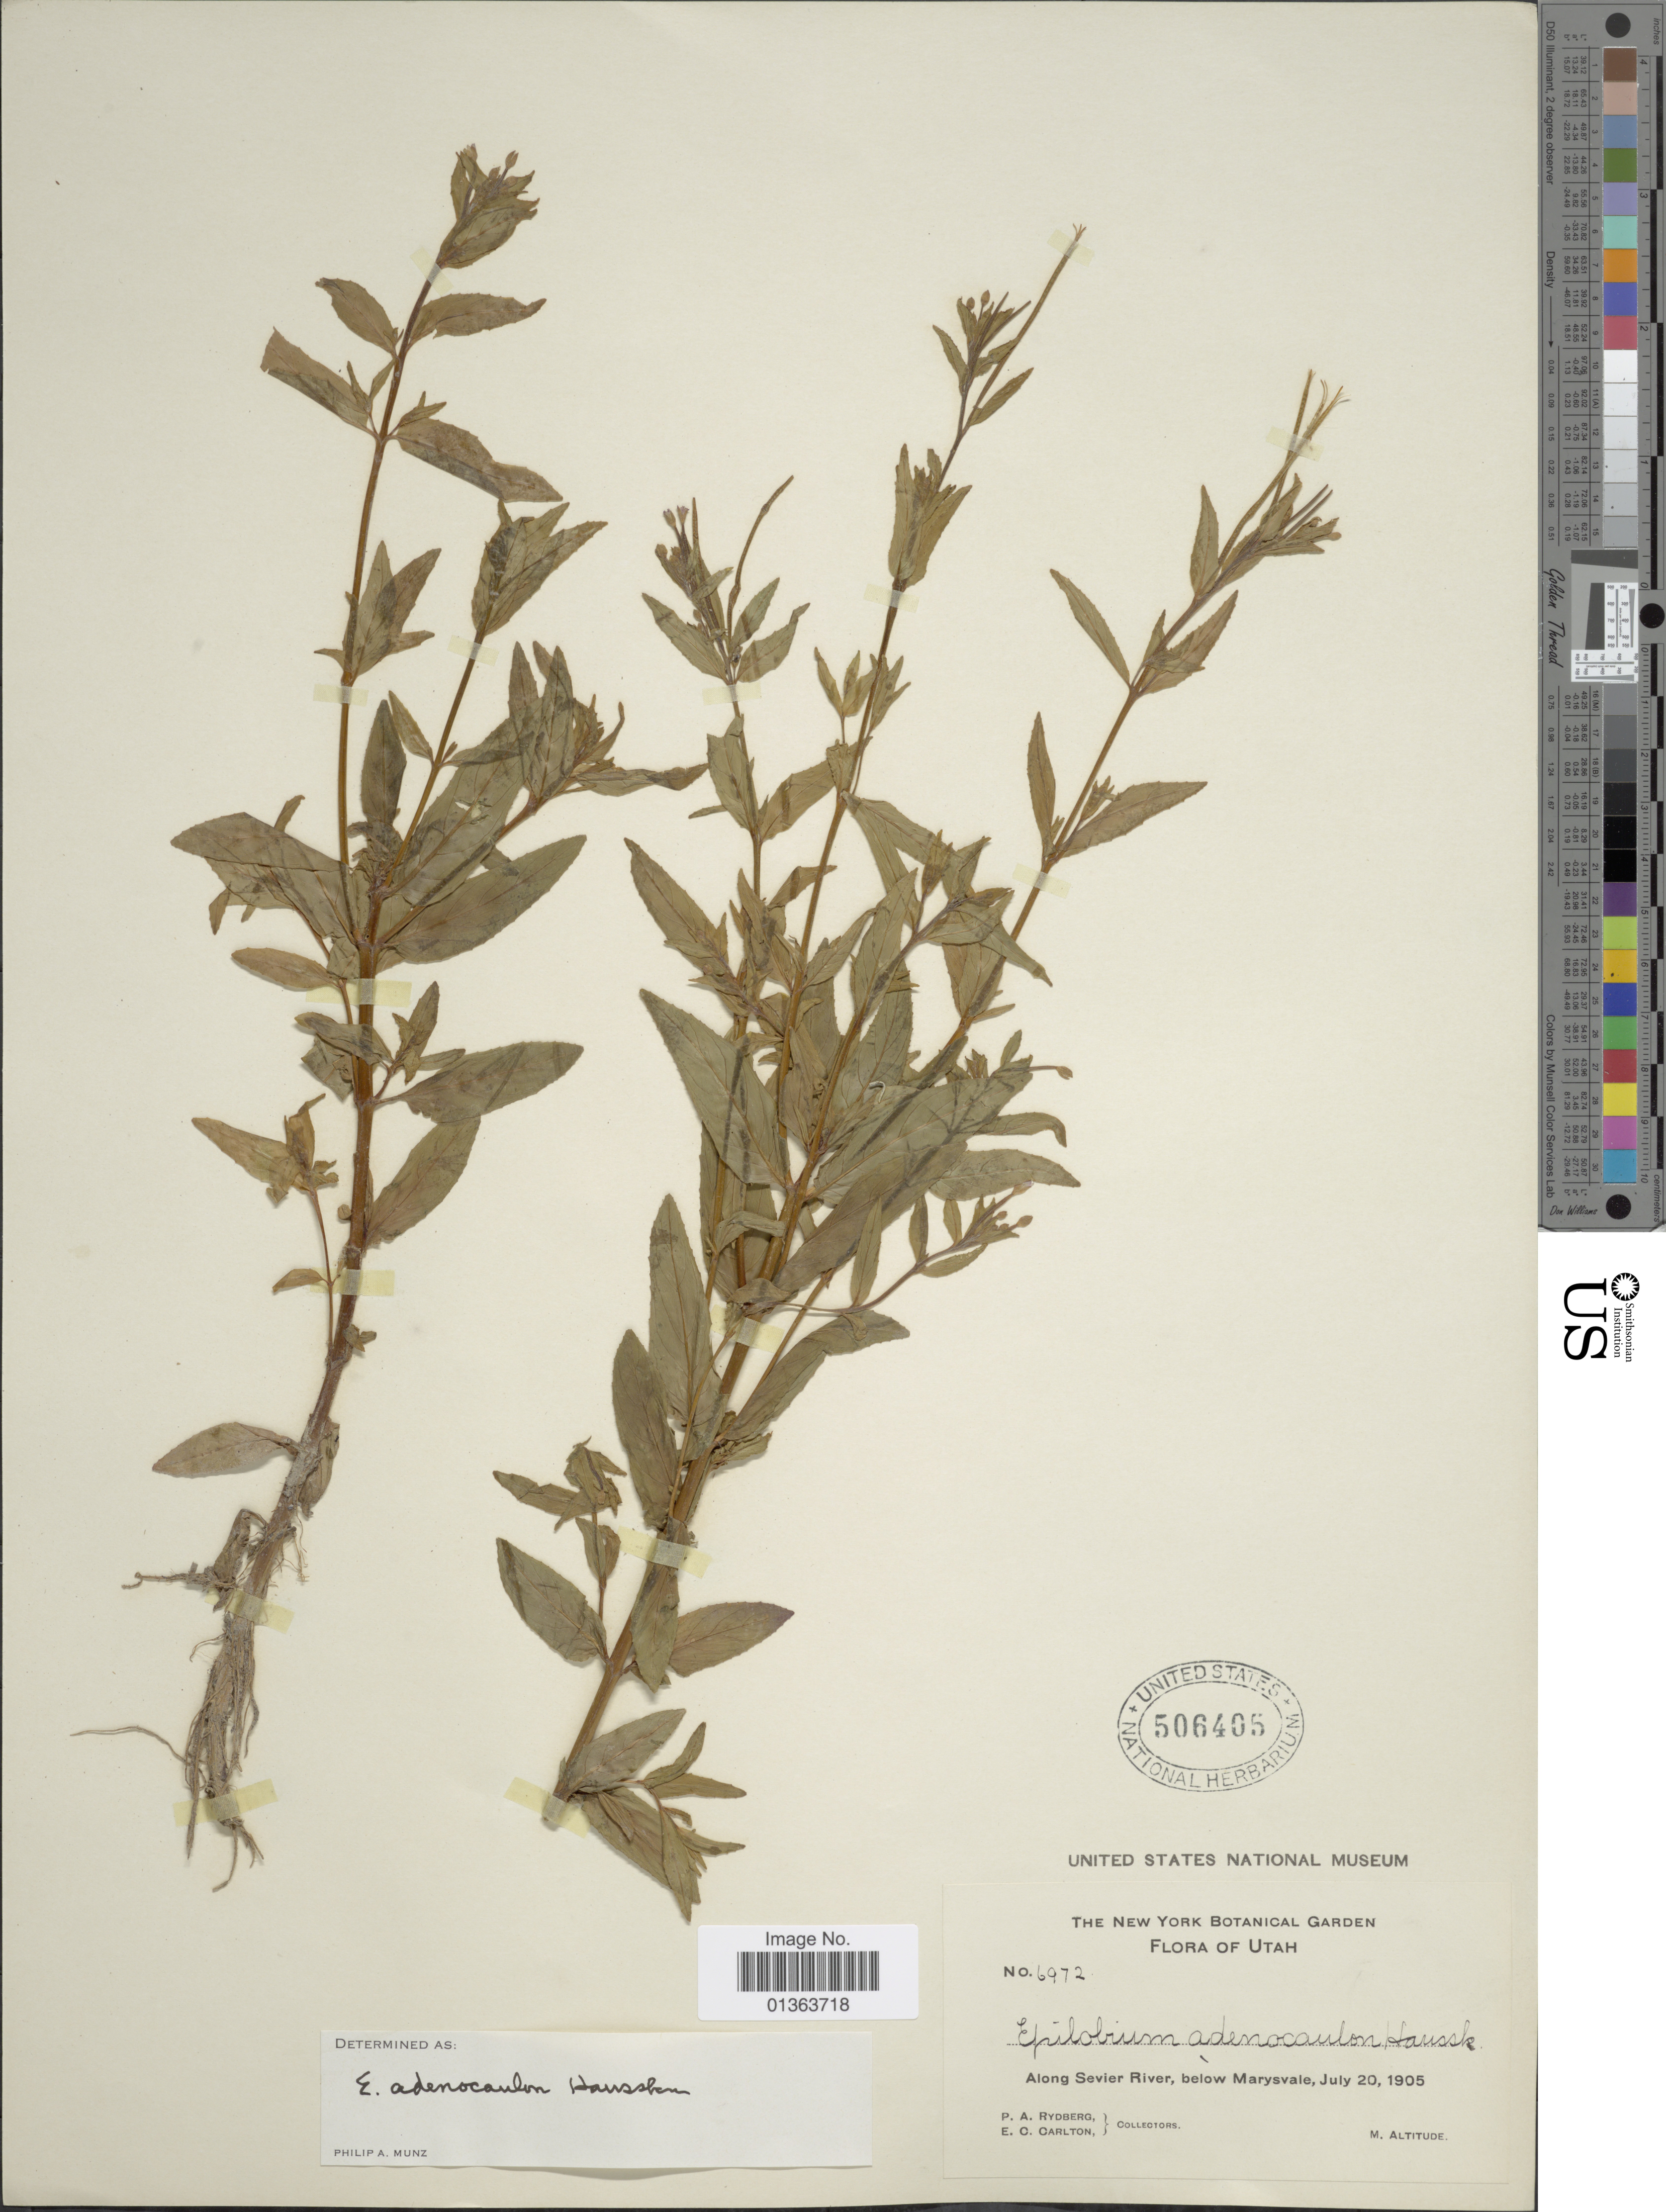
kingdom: Plantae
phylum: Tracheophyta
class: Magnoliopsida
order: Myrtales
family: Onagraceae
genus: Epilobium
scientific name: Epilobium ciliatum subsp. ciliatum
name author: Raf.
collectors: P. A. Rydberg & E. Carlton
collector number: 6972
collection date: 1905-07-20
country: United States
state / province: Utah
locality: Along Sevier River, below Marysvale.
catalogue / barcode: US 506405